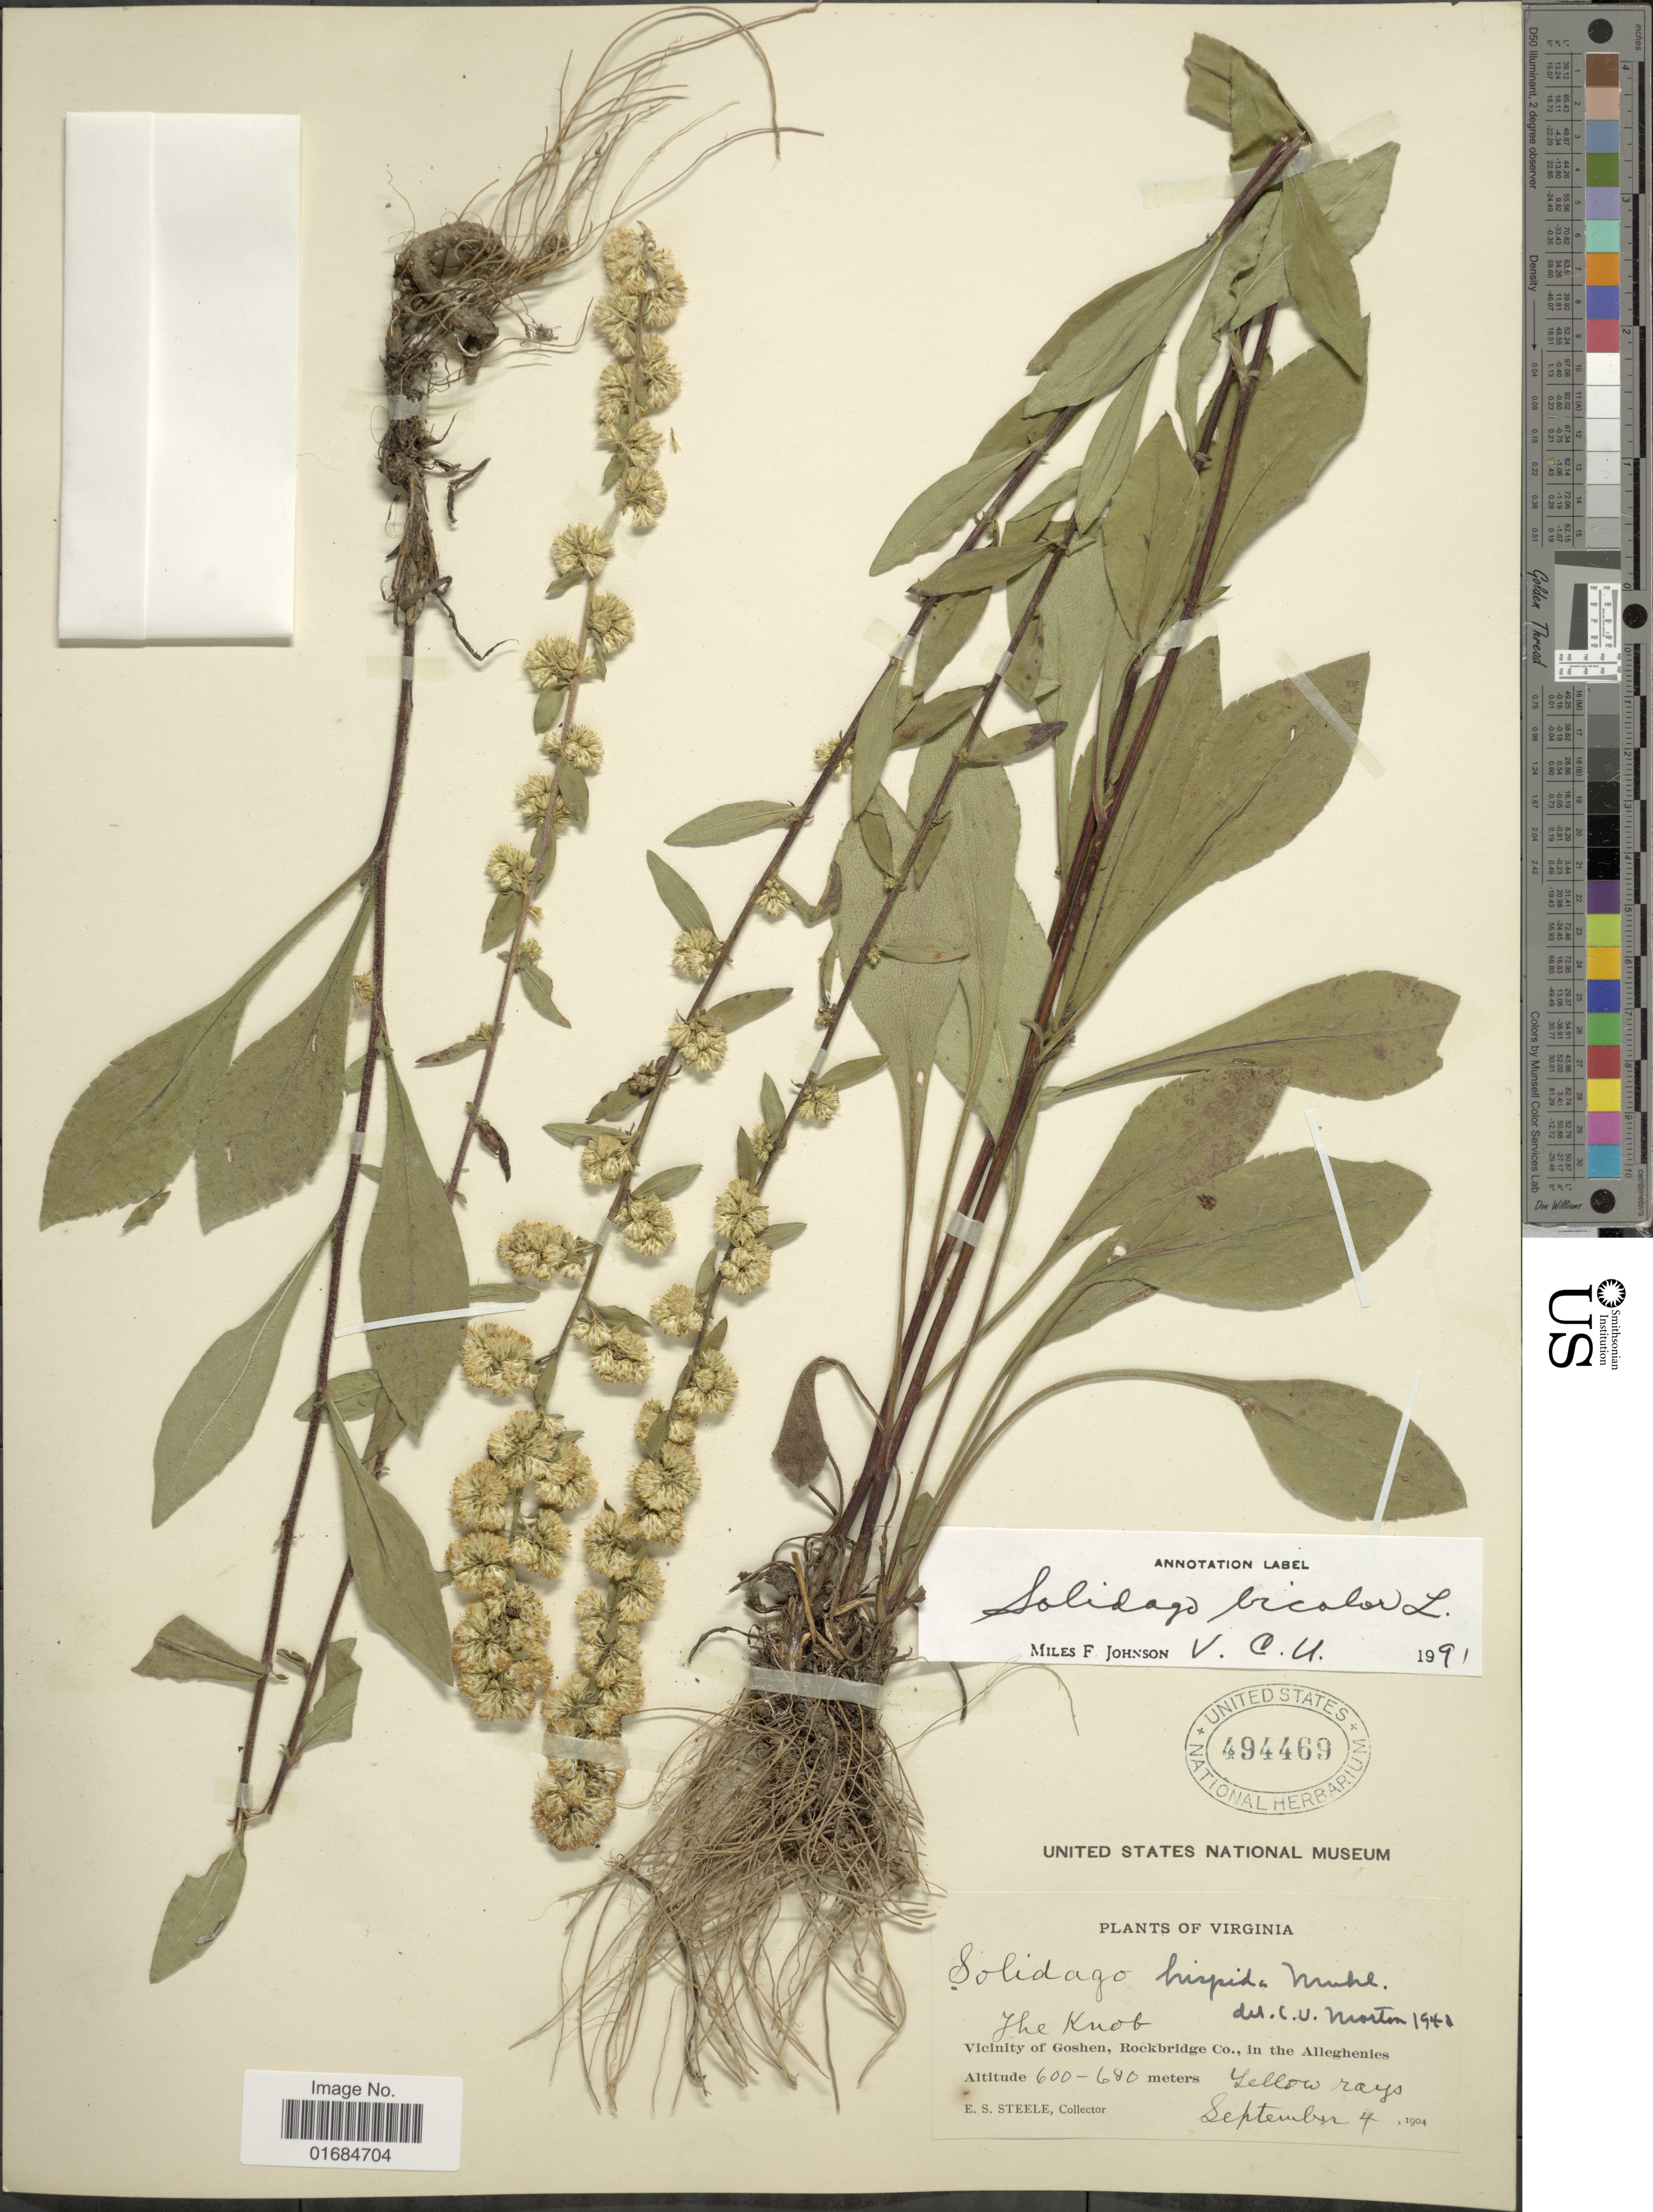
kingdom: Plantae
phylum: Tracheophyta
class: Magnoliopsida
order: Asterales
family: Asteraceae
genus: Solidago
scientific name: Solidago bicolor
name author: L.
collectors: E. Steele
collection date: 1904-09-04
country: United States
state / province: Virginia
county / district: Rockbridge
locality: Vicinity of Goshen, Rockbridge Co., in the Alleghenies.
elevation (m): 600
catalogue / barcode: US 494469